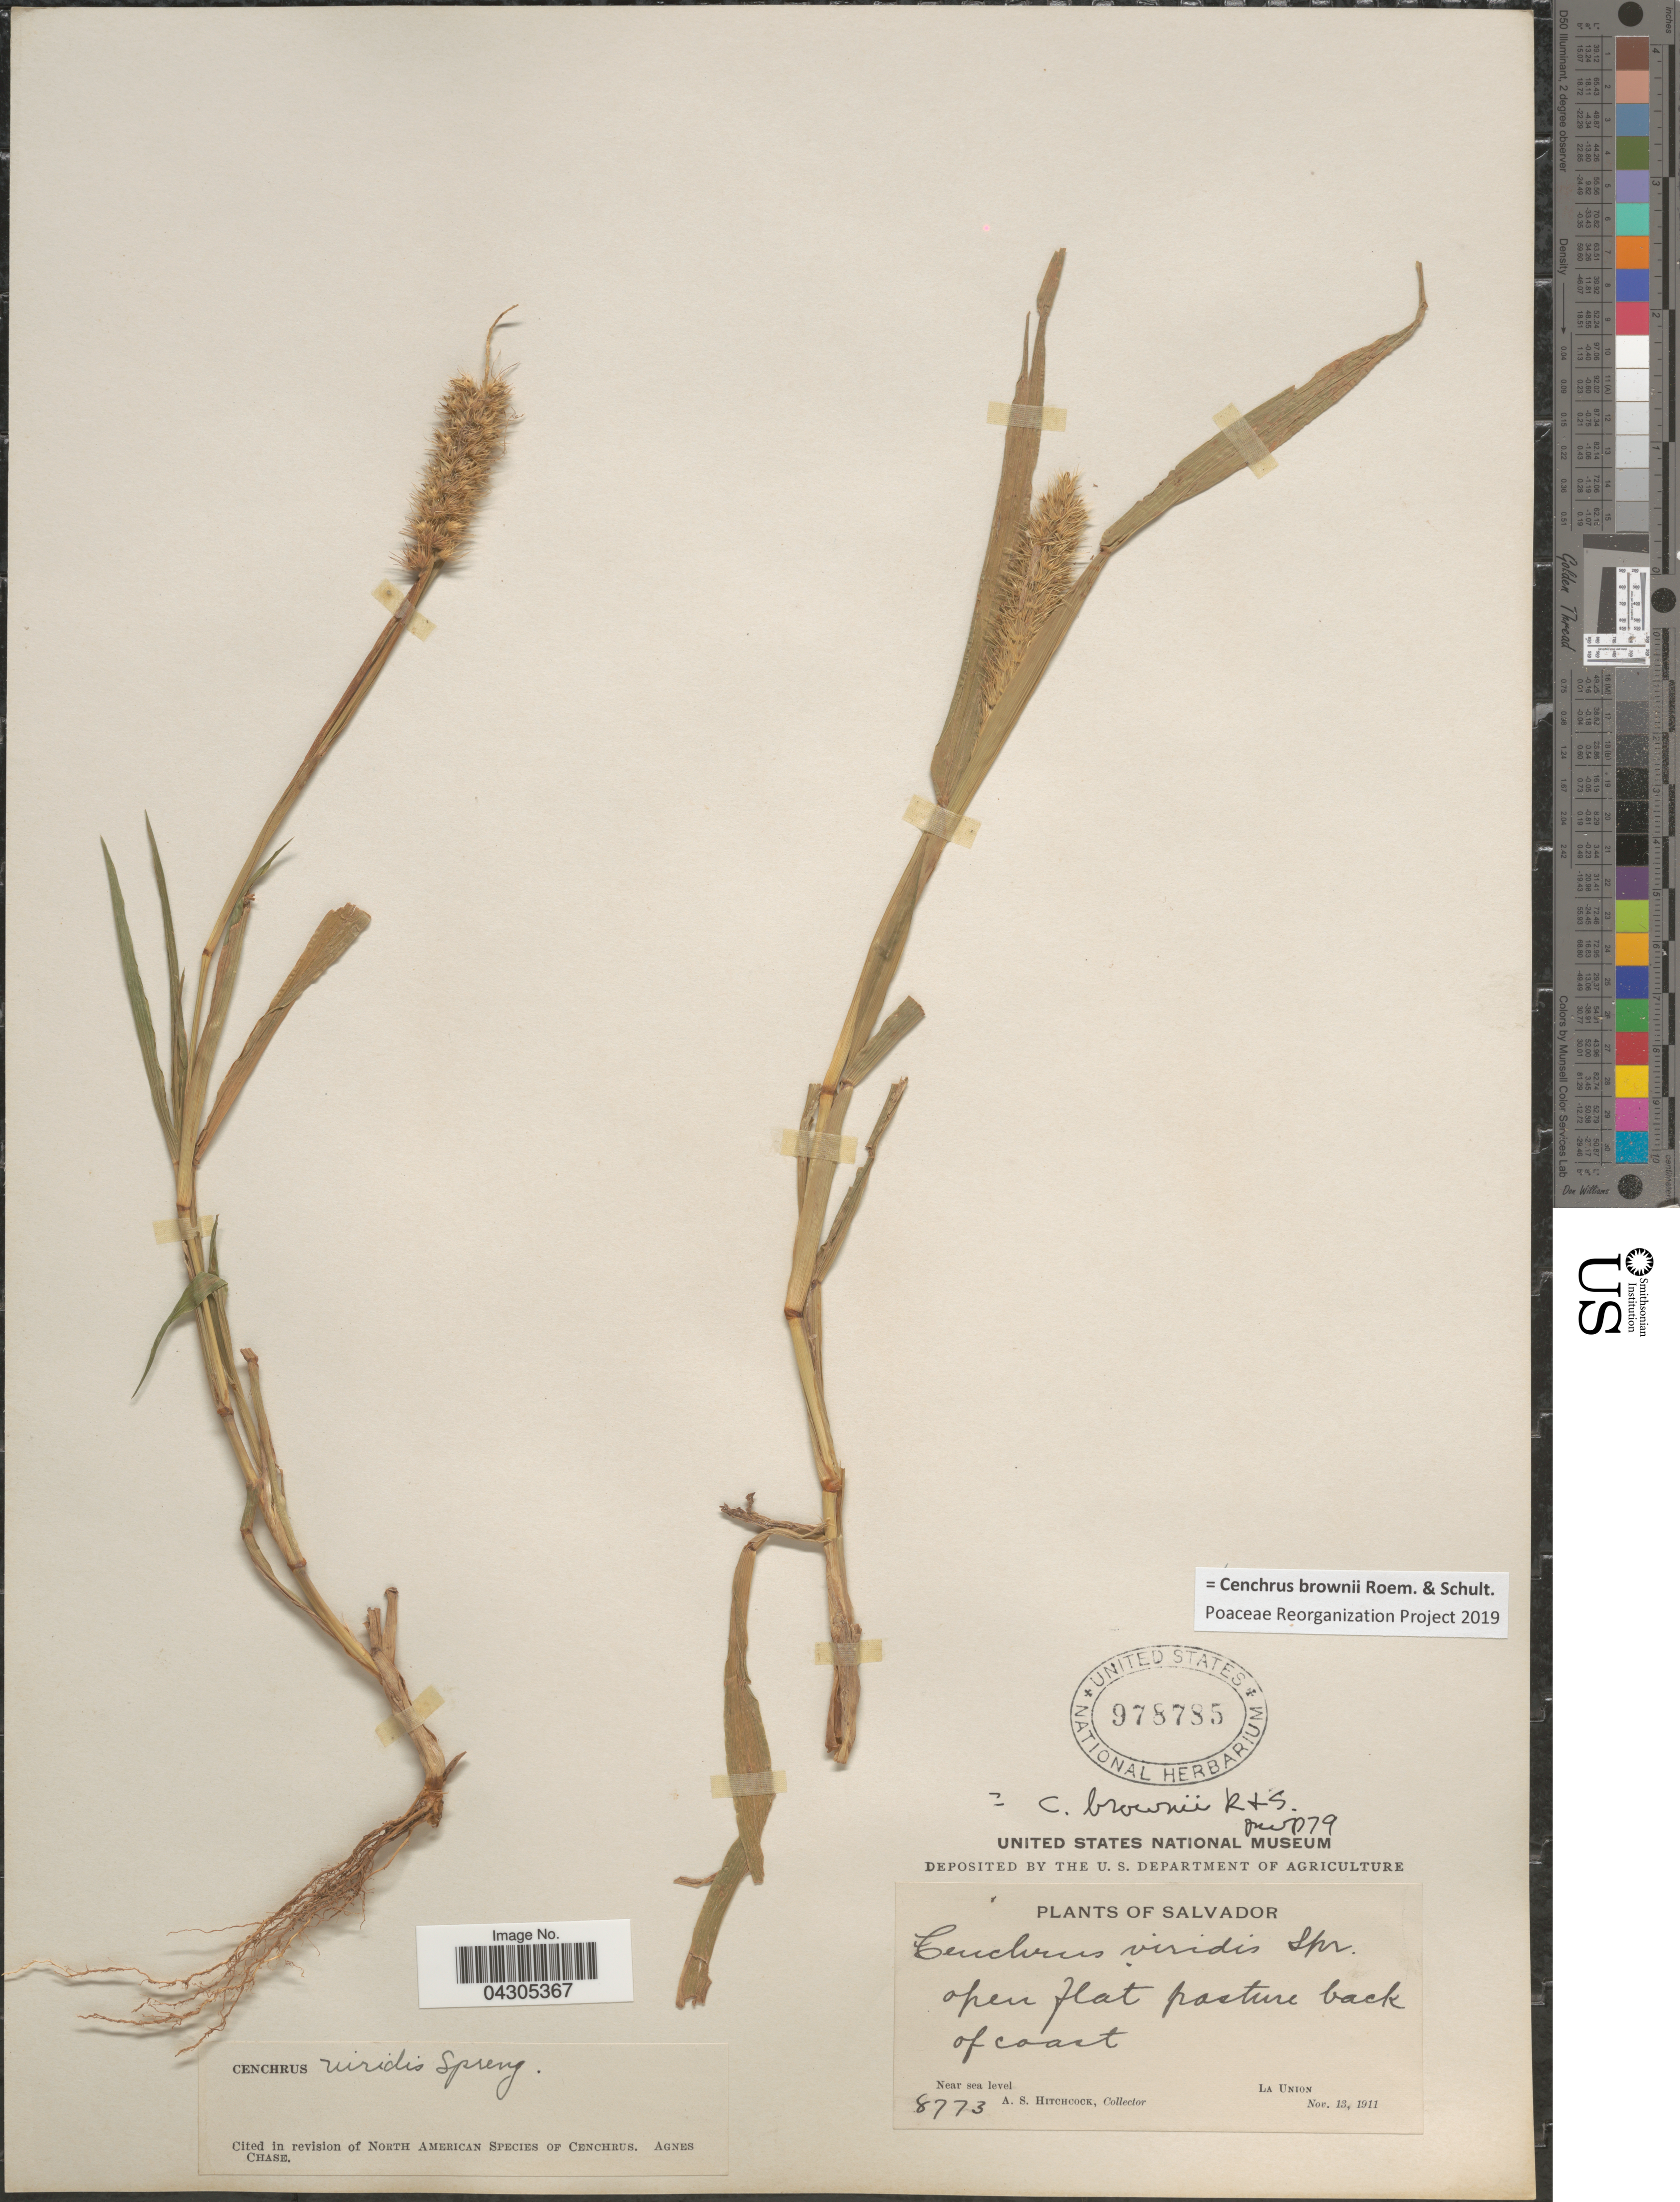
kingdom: Plantae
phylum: Tracheophyta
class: Liliopsida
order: Poales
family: Poaceae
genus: Cenchrus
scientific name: Cenchrus brownii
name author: Roem. & Schult.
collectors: A. S. Hitchcock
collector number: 8773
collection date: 1911-11-13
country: El Salvador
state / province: La Union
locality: Open flat pasture back of coast. La Union.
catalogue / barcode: US 978785